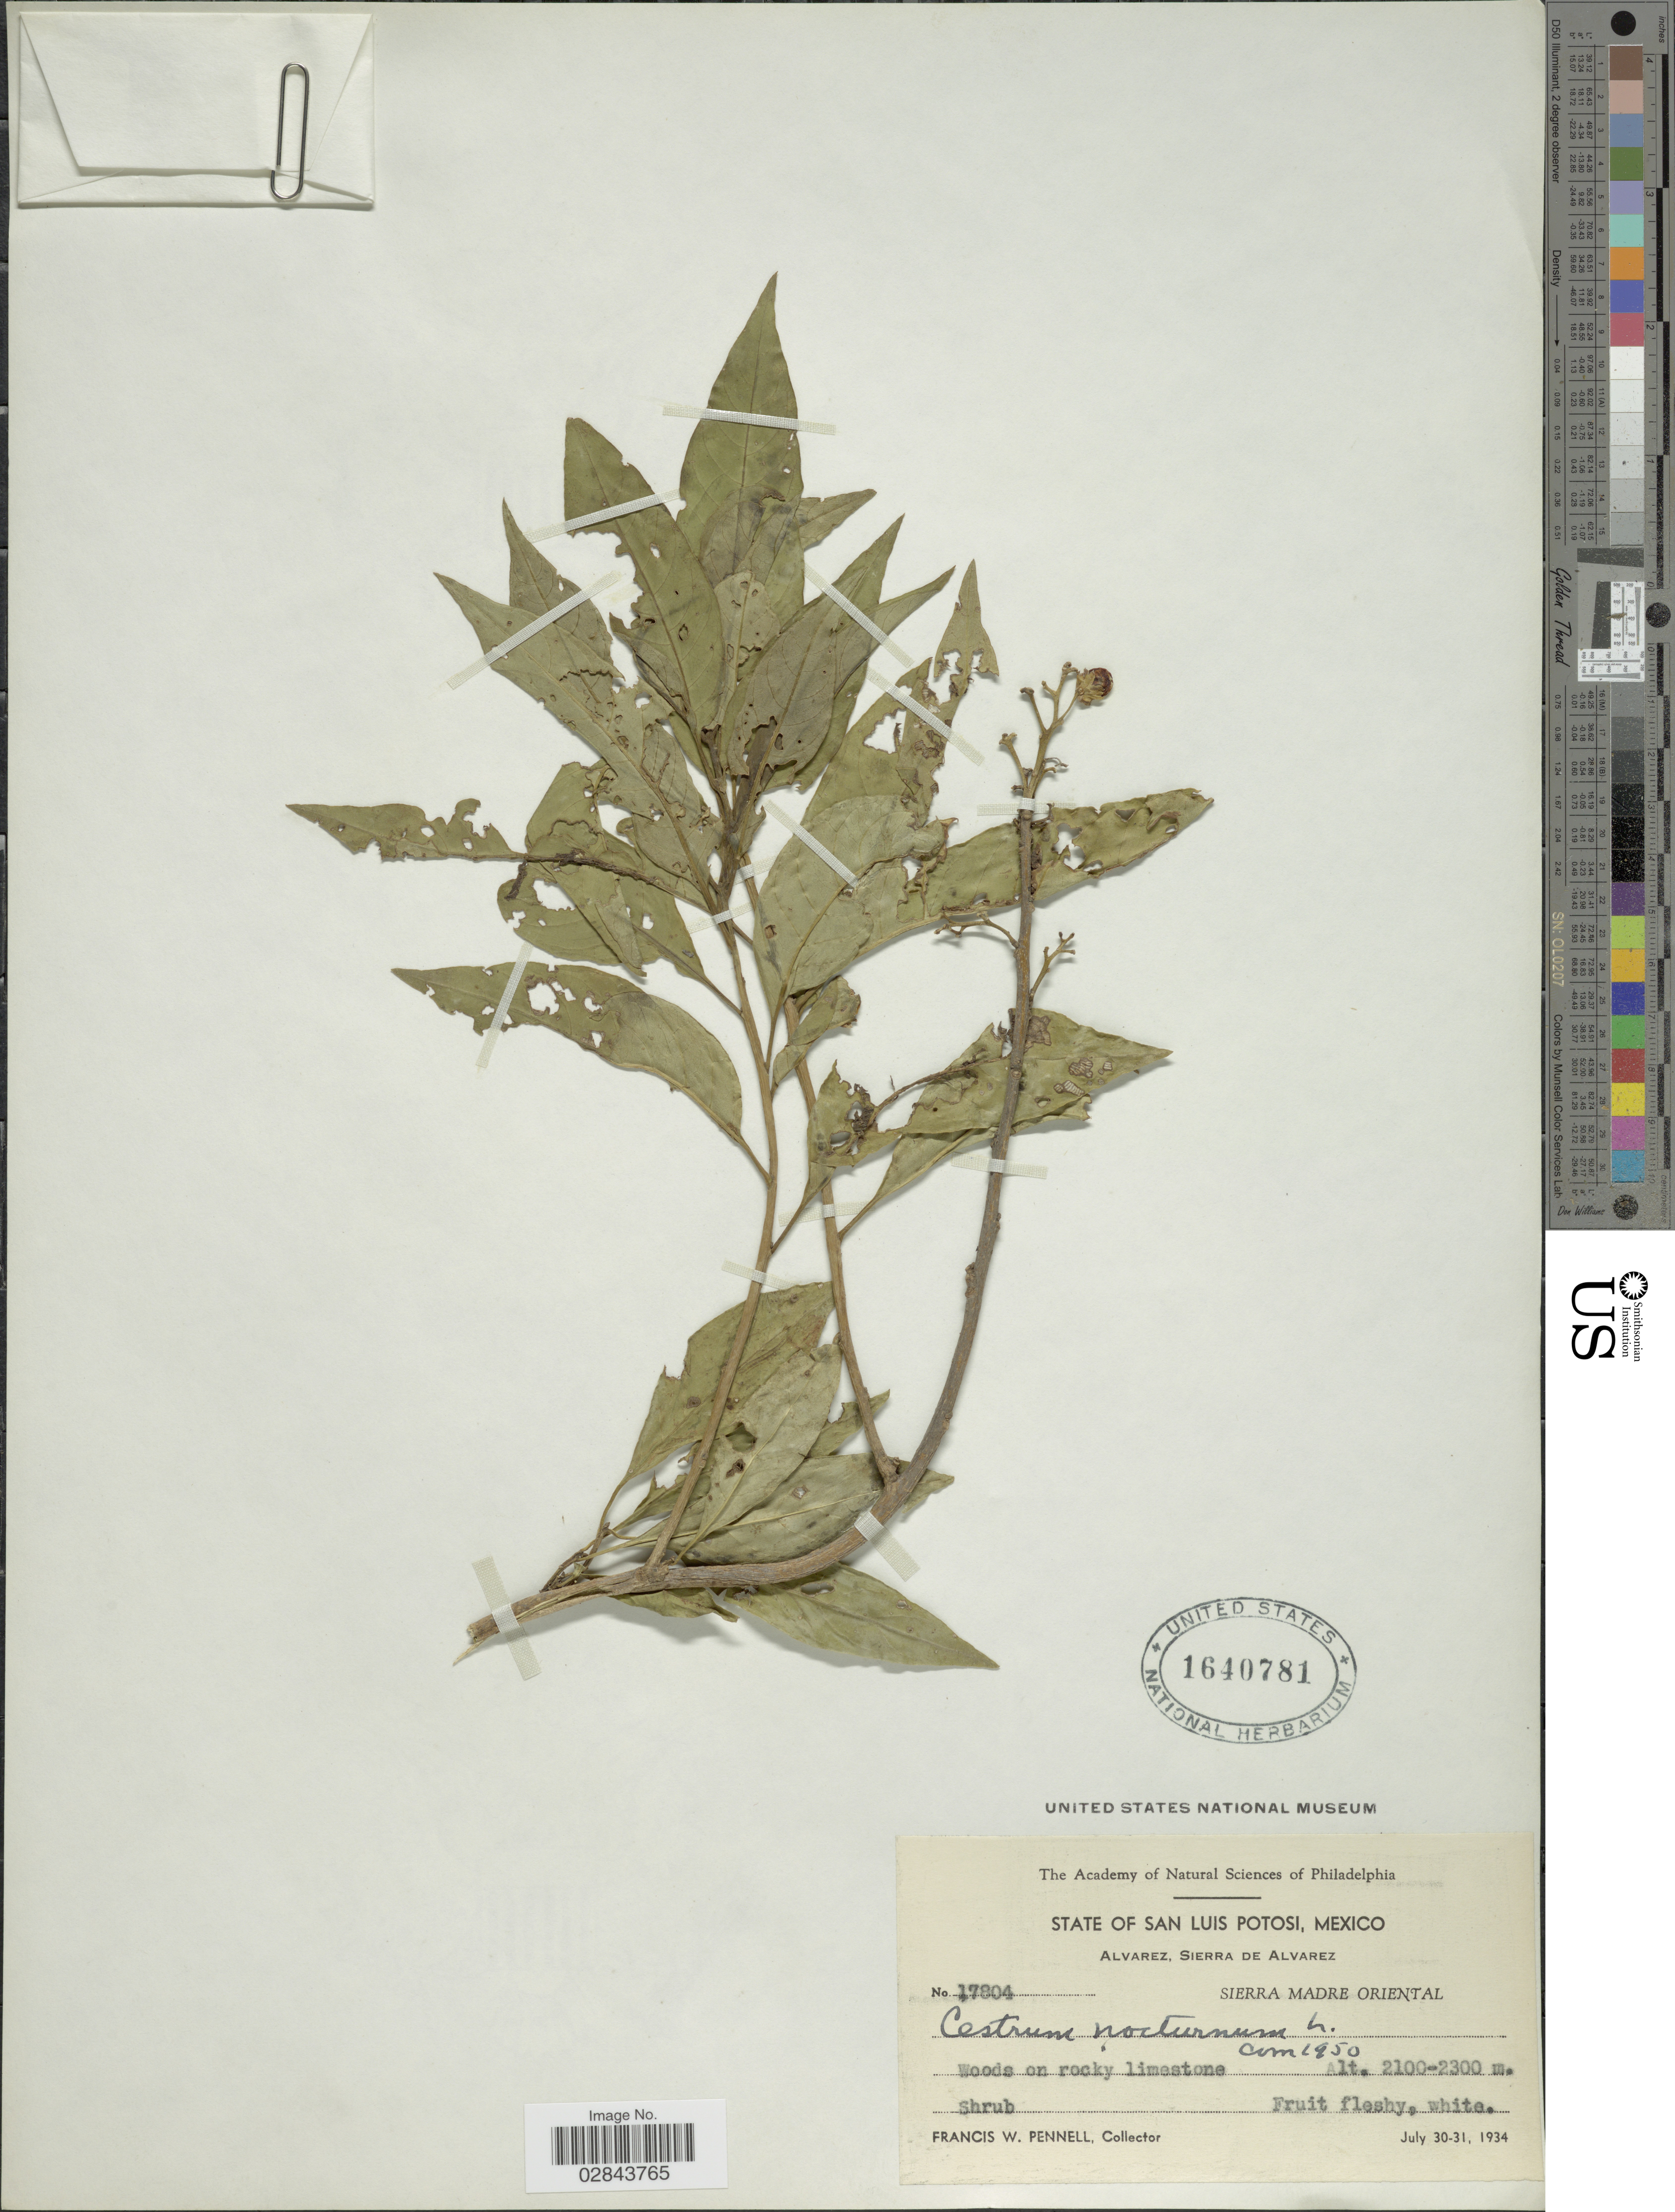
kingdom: Plantae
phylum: Tracheophyta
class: Magnoliopsida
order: Solanales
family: Solanaceae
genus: Cestrum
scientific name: Cestrum nocturnum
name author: L.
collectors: F. W. Pennell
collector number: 17804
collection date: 1934-07-30/1934-07-31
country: Mexico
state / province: San Luis Potosí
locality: Alvarez, Sierra de Alvarez, Sierra Madre Oriental.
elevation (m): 2100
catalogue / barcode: US 1640781